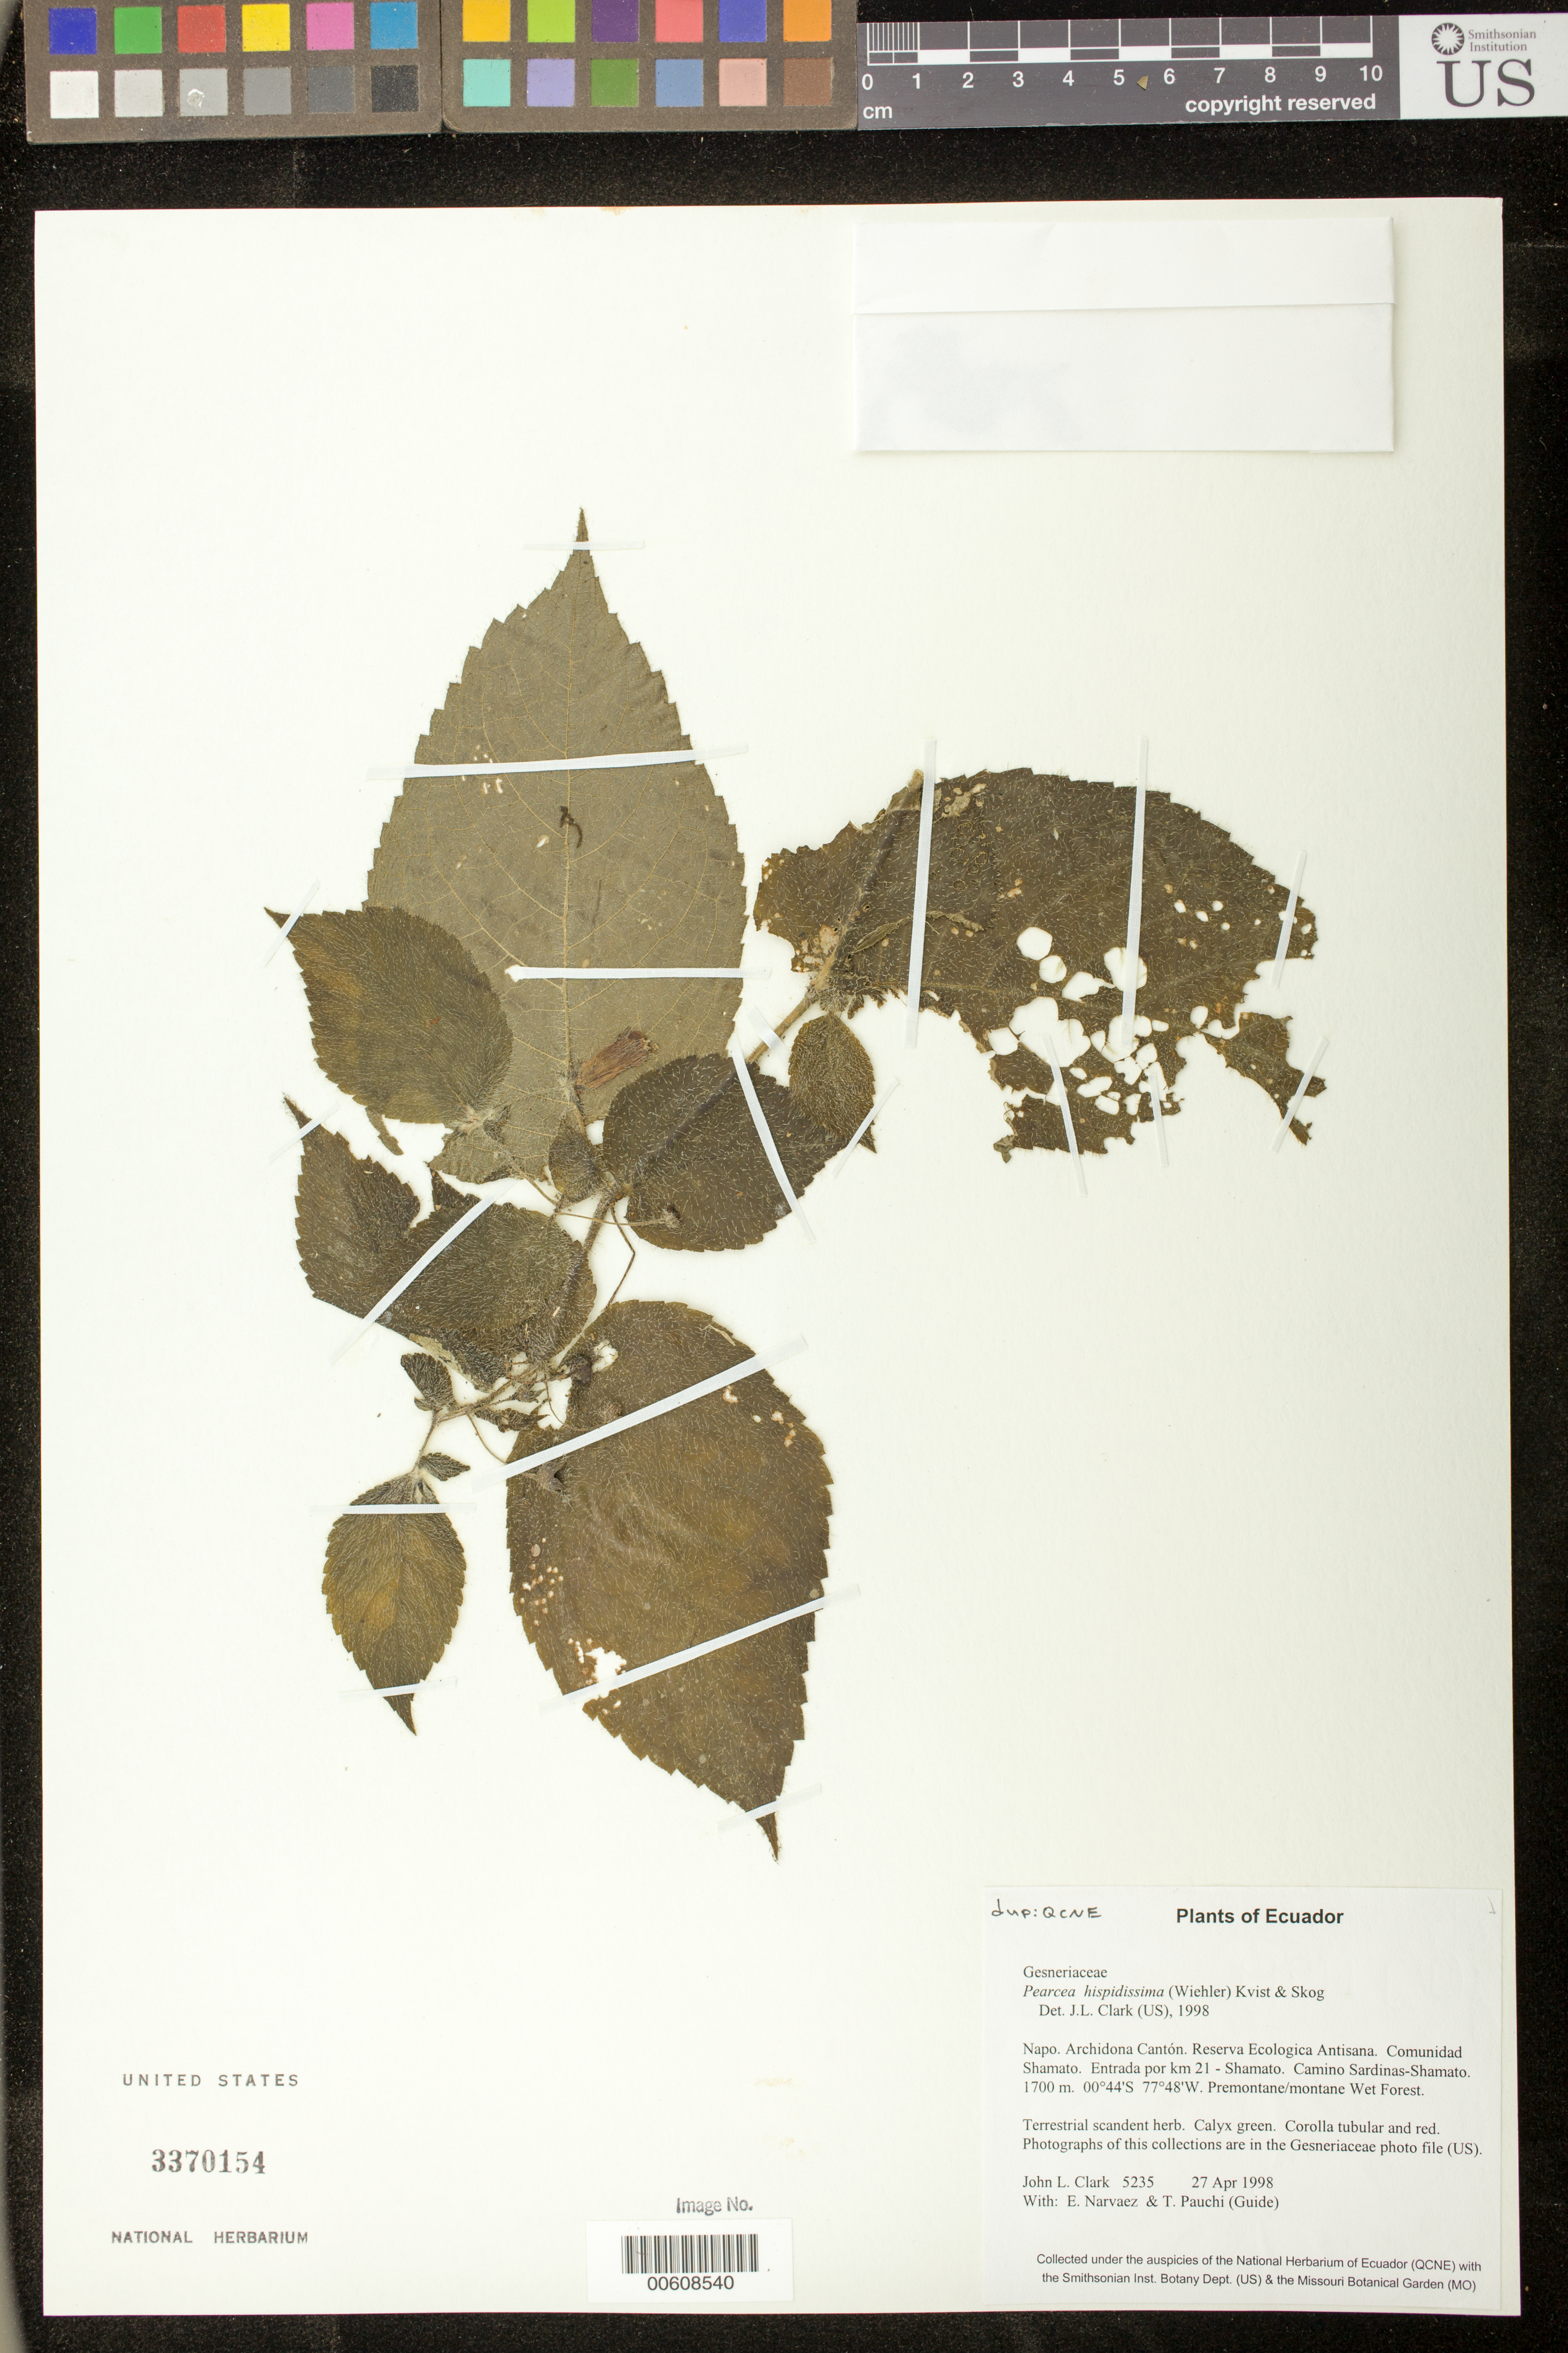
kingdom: Plantae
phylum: Tracheophyta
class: Magnoliopsida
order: Lamiales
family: Gesneriaceae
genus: Pearcea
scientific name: Pearcea hispidissima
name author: (Wiehler) L.P. Kvist & L.E. Skog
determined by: Clark, J. L., (SEL), The Marie Selby Botanical Garden (UNITED STATES)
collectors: J. L. Clark, E. Narváez & T. Pauchi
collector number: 5235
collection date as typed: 27 Apr 1998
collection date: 1998-04-27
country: Ecuador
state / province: Napo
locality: Archidona Cantón. Reserva Ecologica Antisana. Comunidad Shamato. Entrada por km 21 - Shamato. Camino Sardinas-Shamato.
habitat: Premontane/montane Wet Forest.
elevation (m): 1700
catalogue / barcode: US 3370154